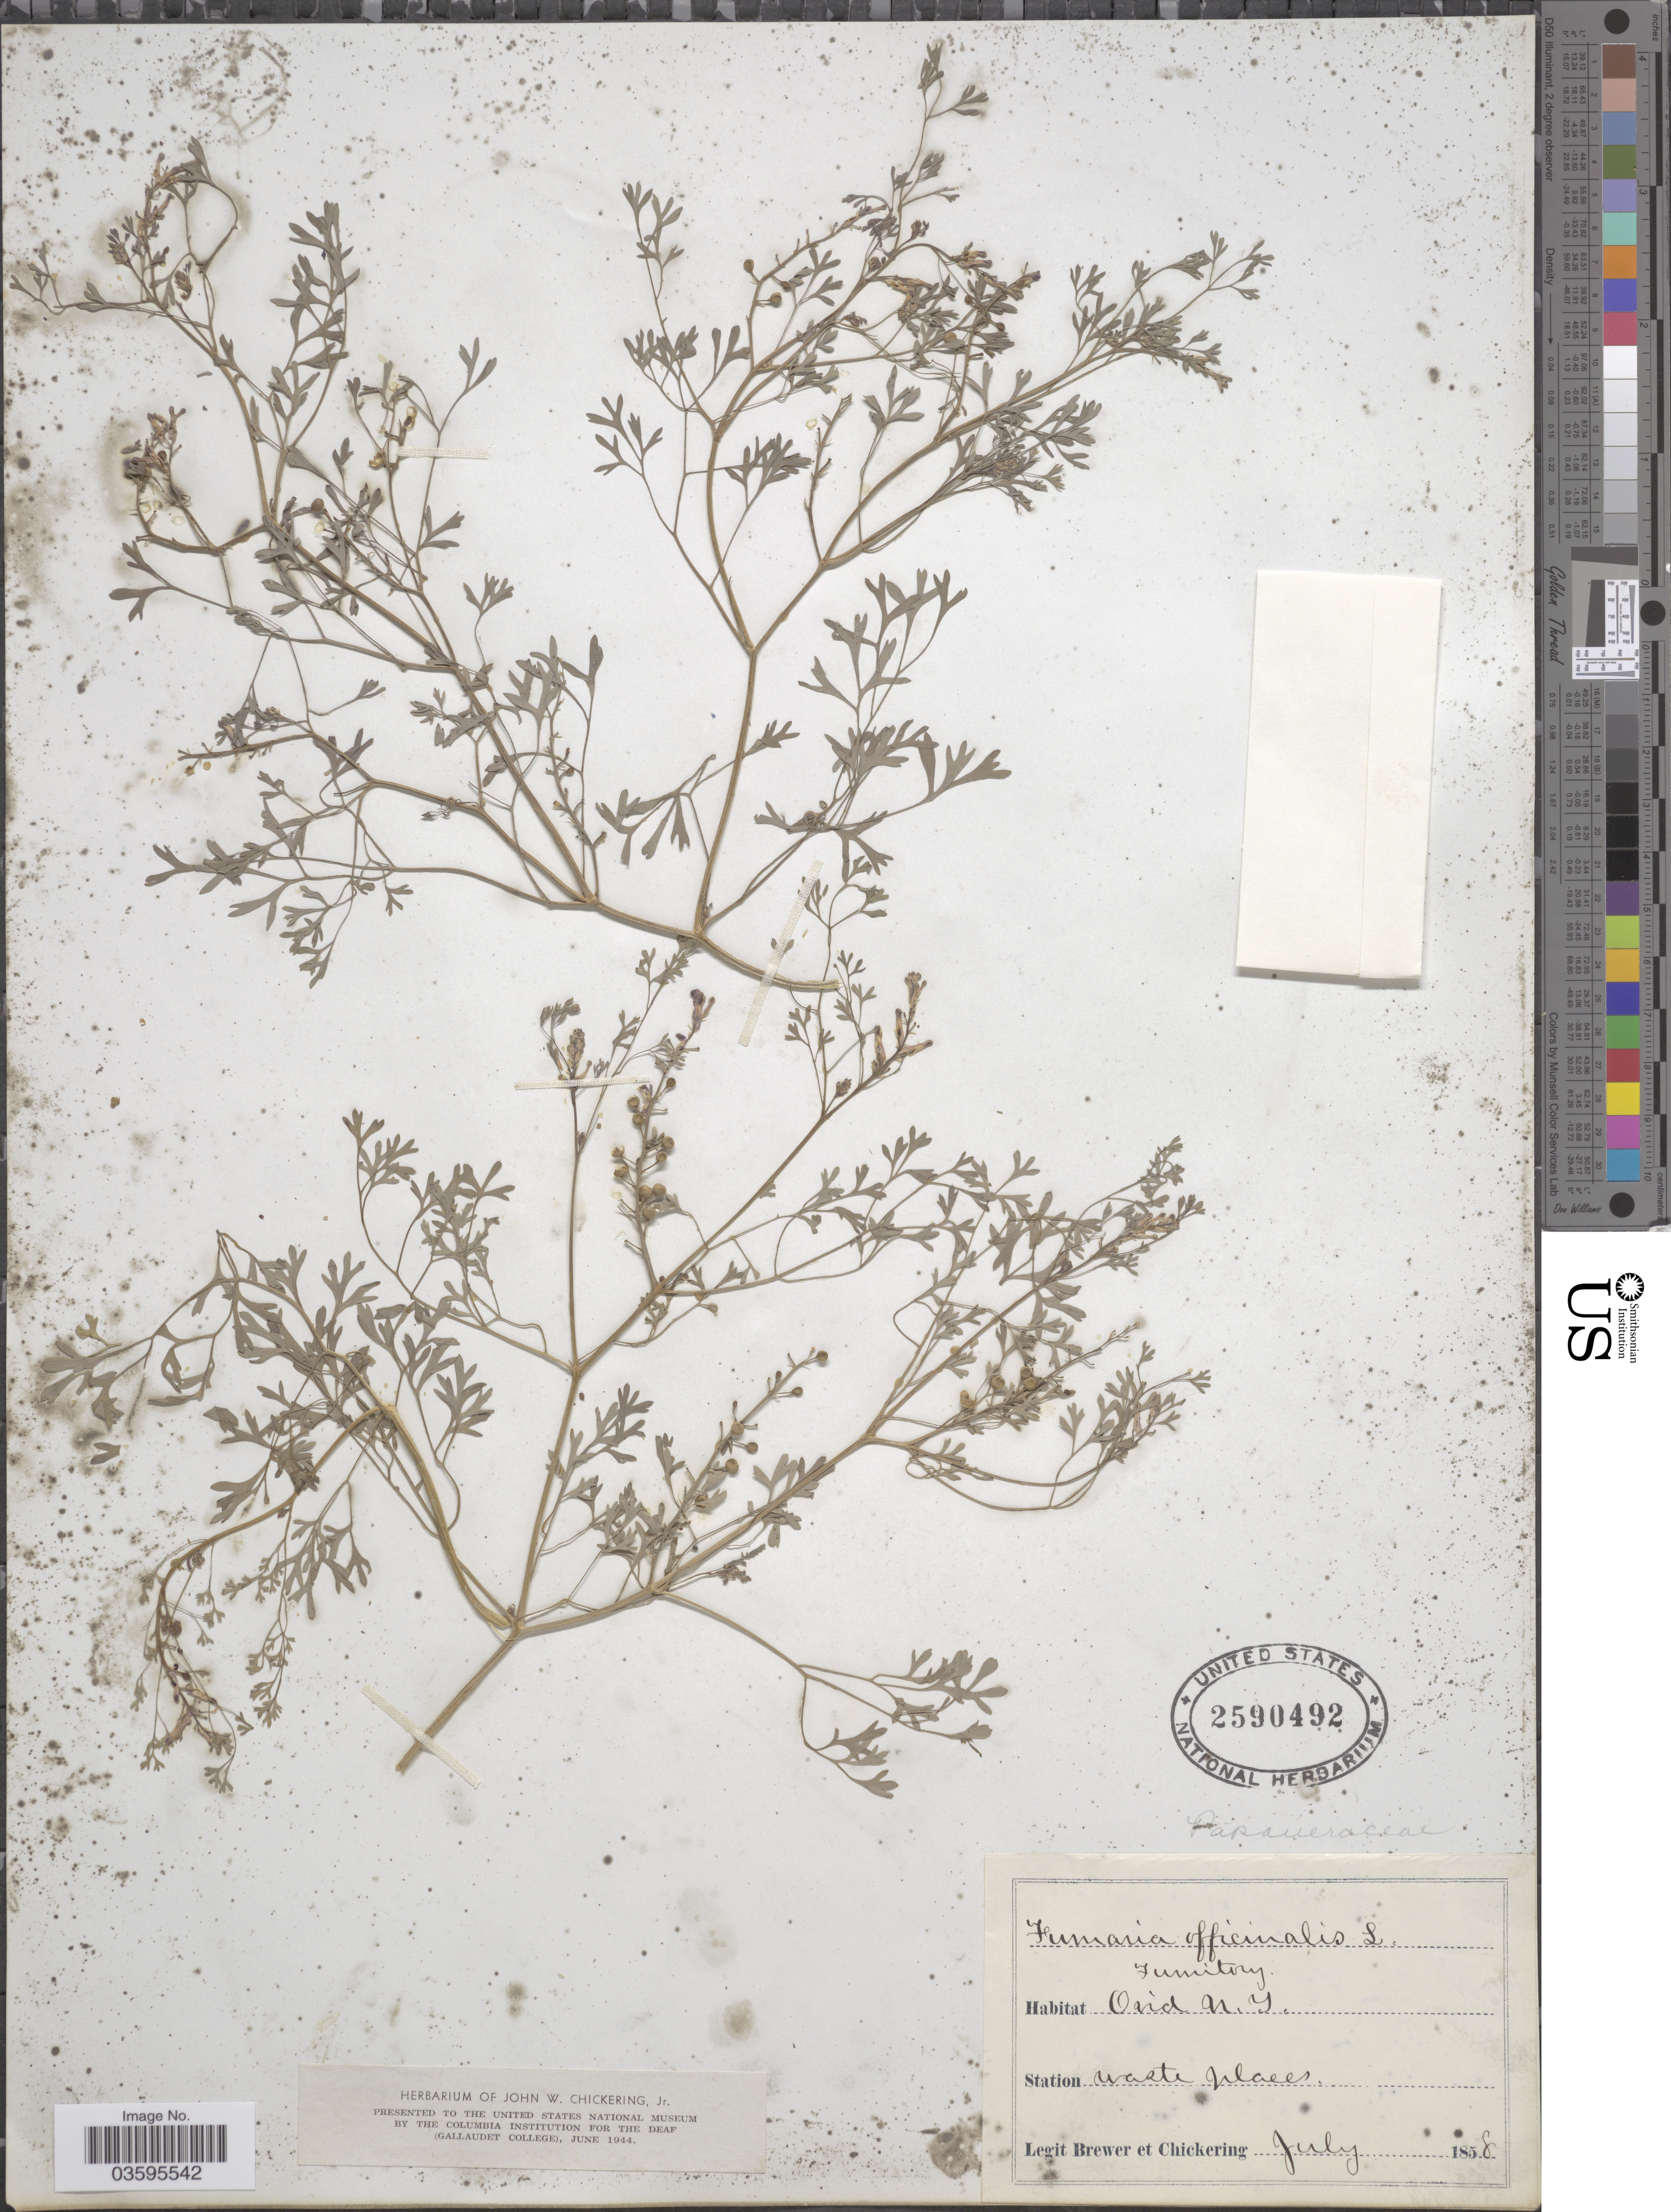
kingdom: Plantae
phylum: Tracheophyta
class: Magnoliopsida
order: Ranunculales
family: Papaveraceae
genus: Fumaria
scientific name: Fumaria officinalis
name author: L.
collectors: -. Brewer & J. Chickering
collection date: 1858-07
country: United States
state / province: New York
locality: Ovid.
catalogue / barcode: US 2590492